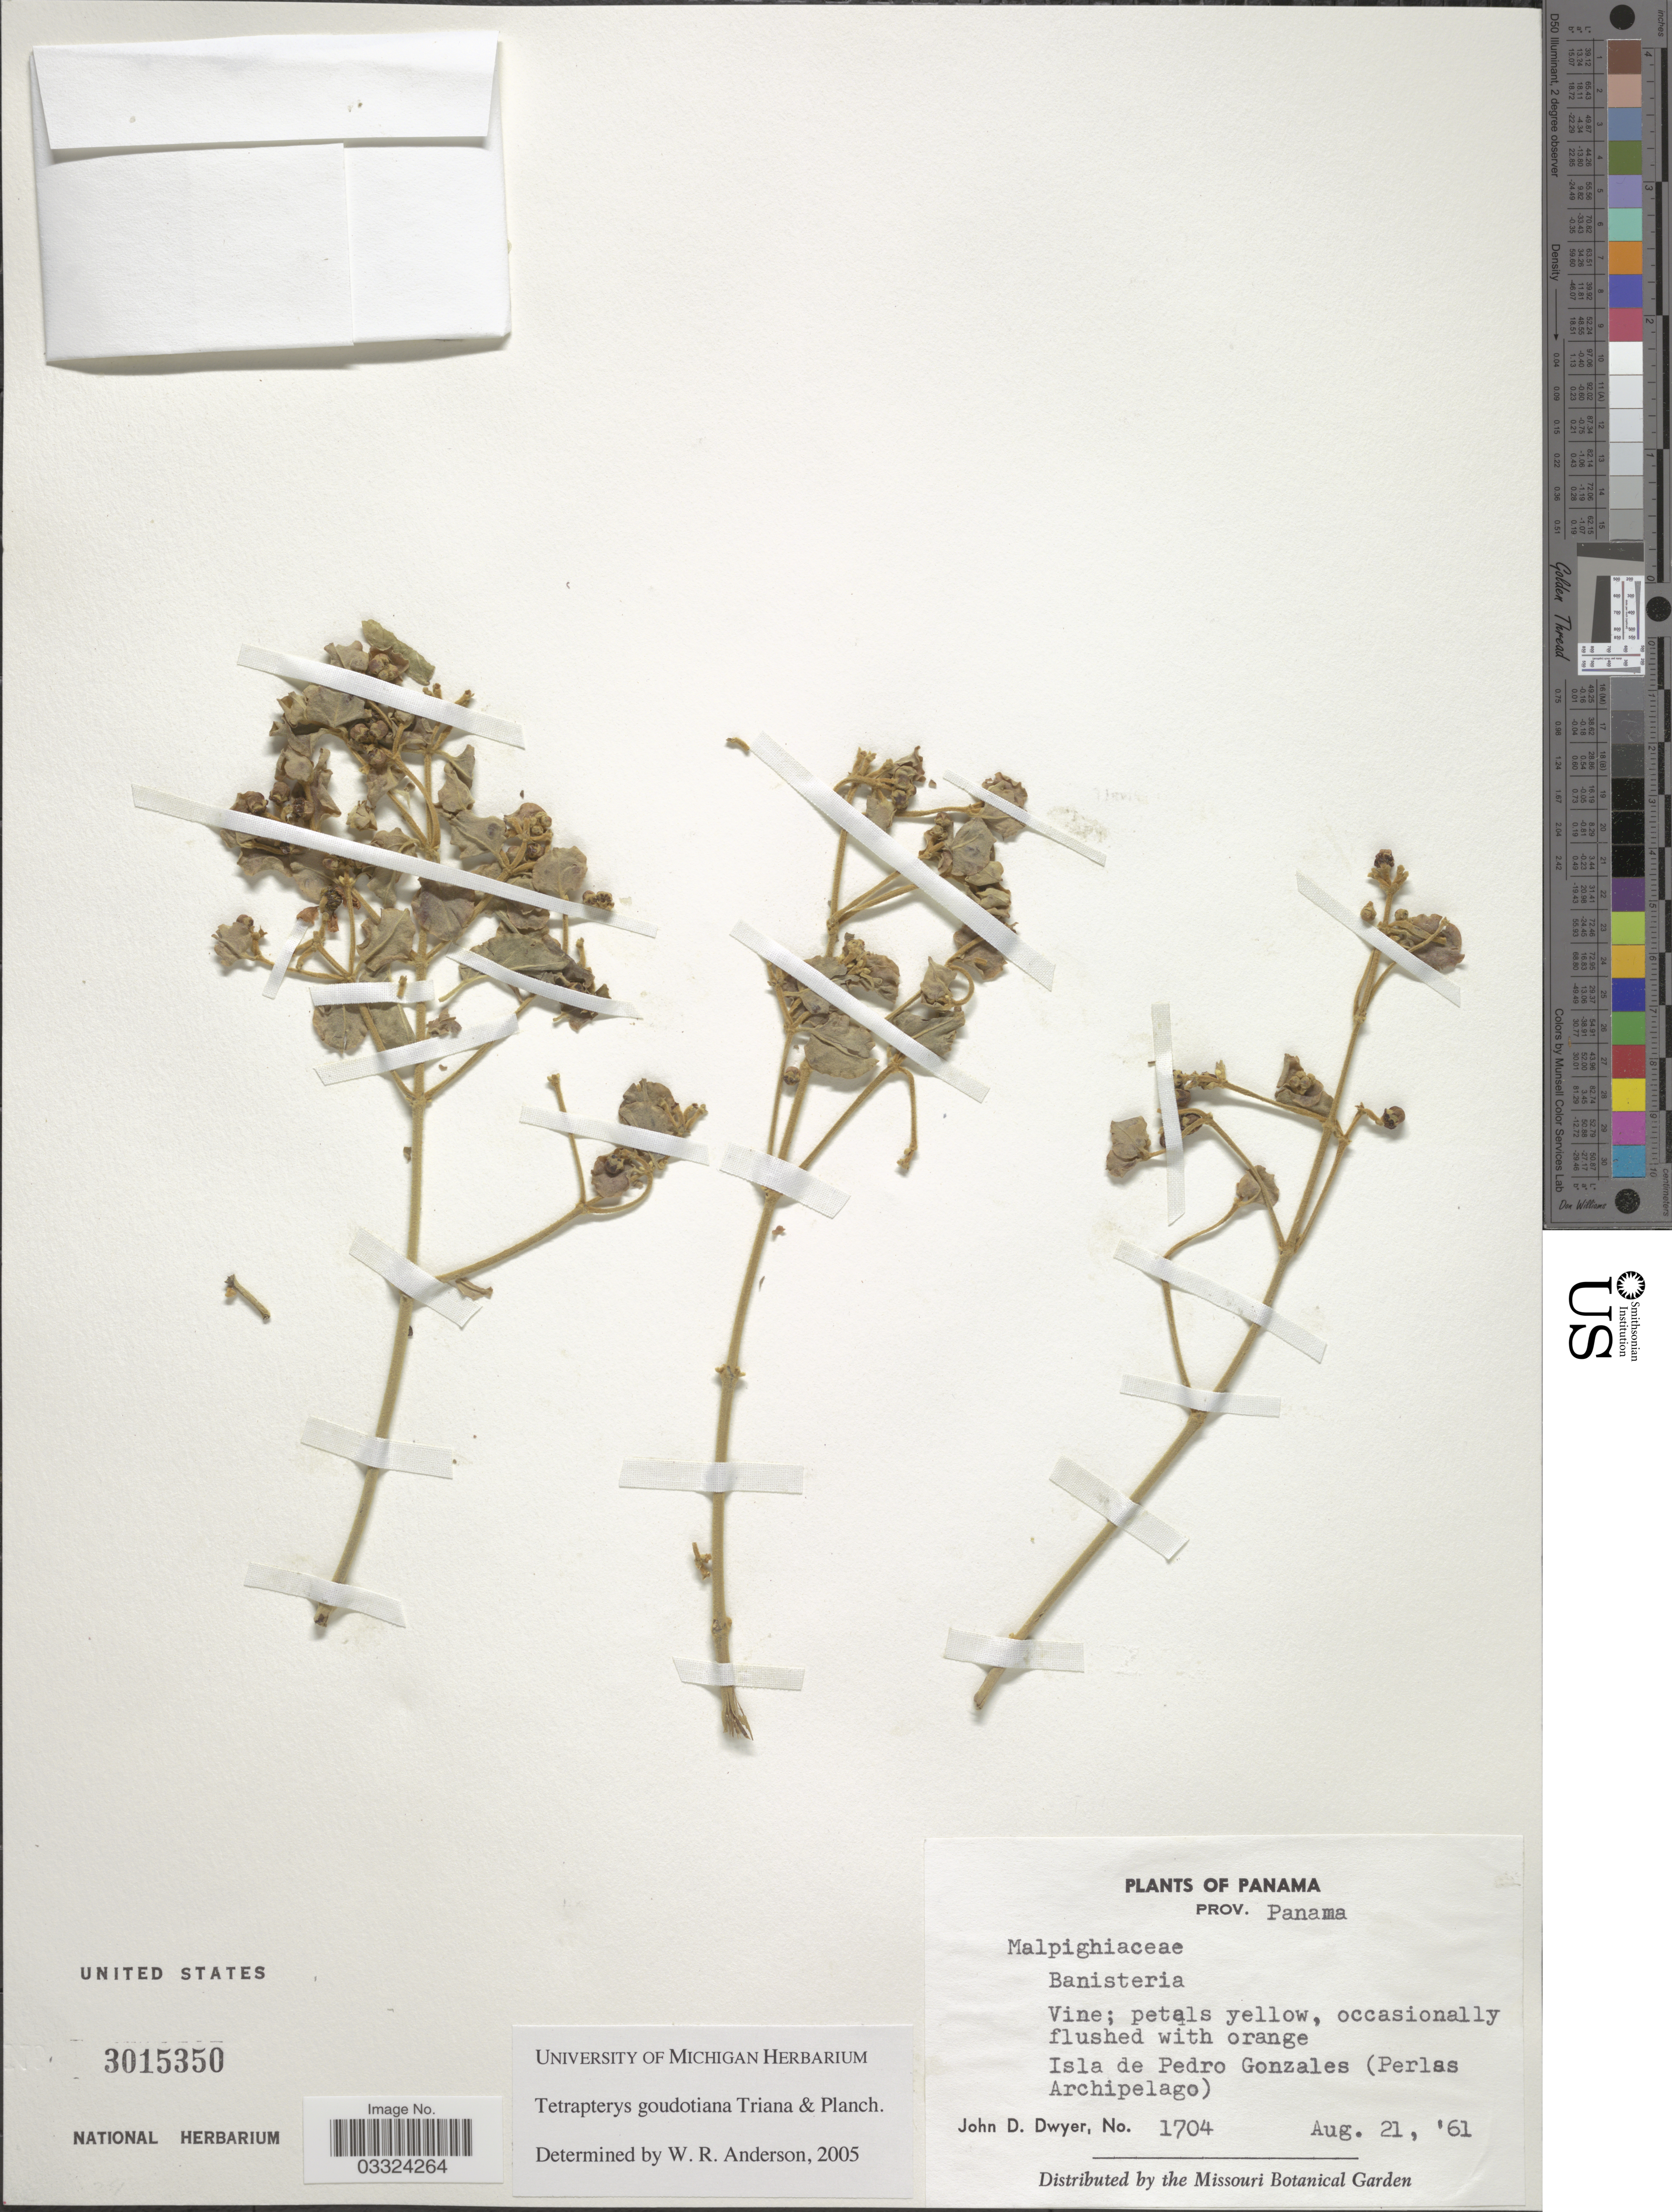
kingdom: Plantae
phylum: Tracheophyta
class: Magnoliopsida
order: Malpighiales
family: Malpighiaceae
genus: Tetrapterys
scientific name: Tetrapterys goudotiana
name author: Triana & Planch.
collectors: J. D. Dwyer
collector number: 1704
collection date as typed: Transcribed d/m/y: 21/8/61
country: Panama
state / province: Panamá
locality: Isla de Pedro Gonzales (Perlas Archipelago).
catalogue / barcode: US 3015350